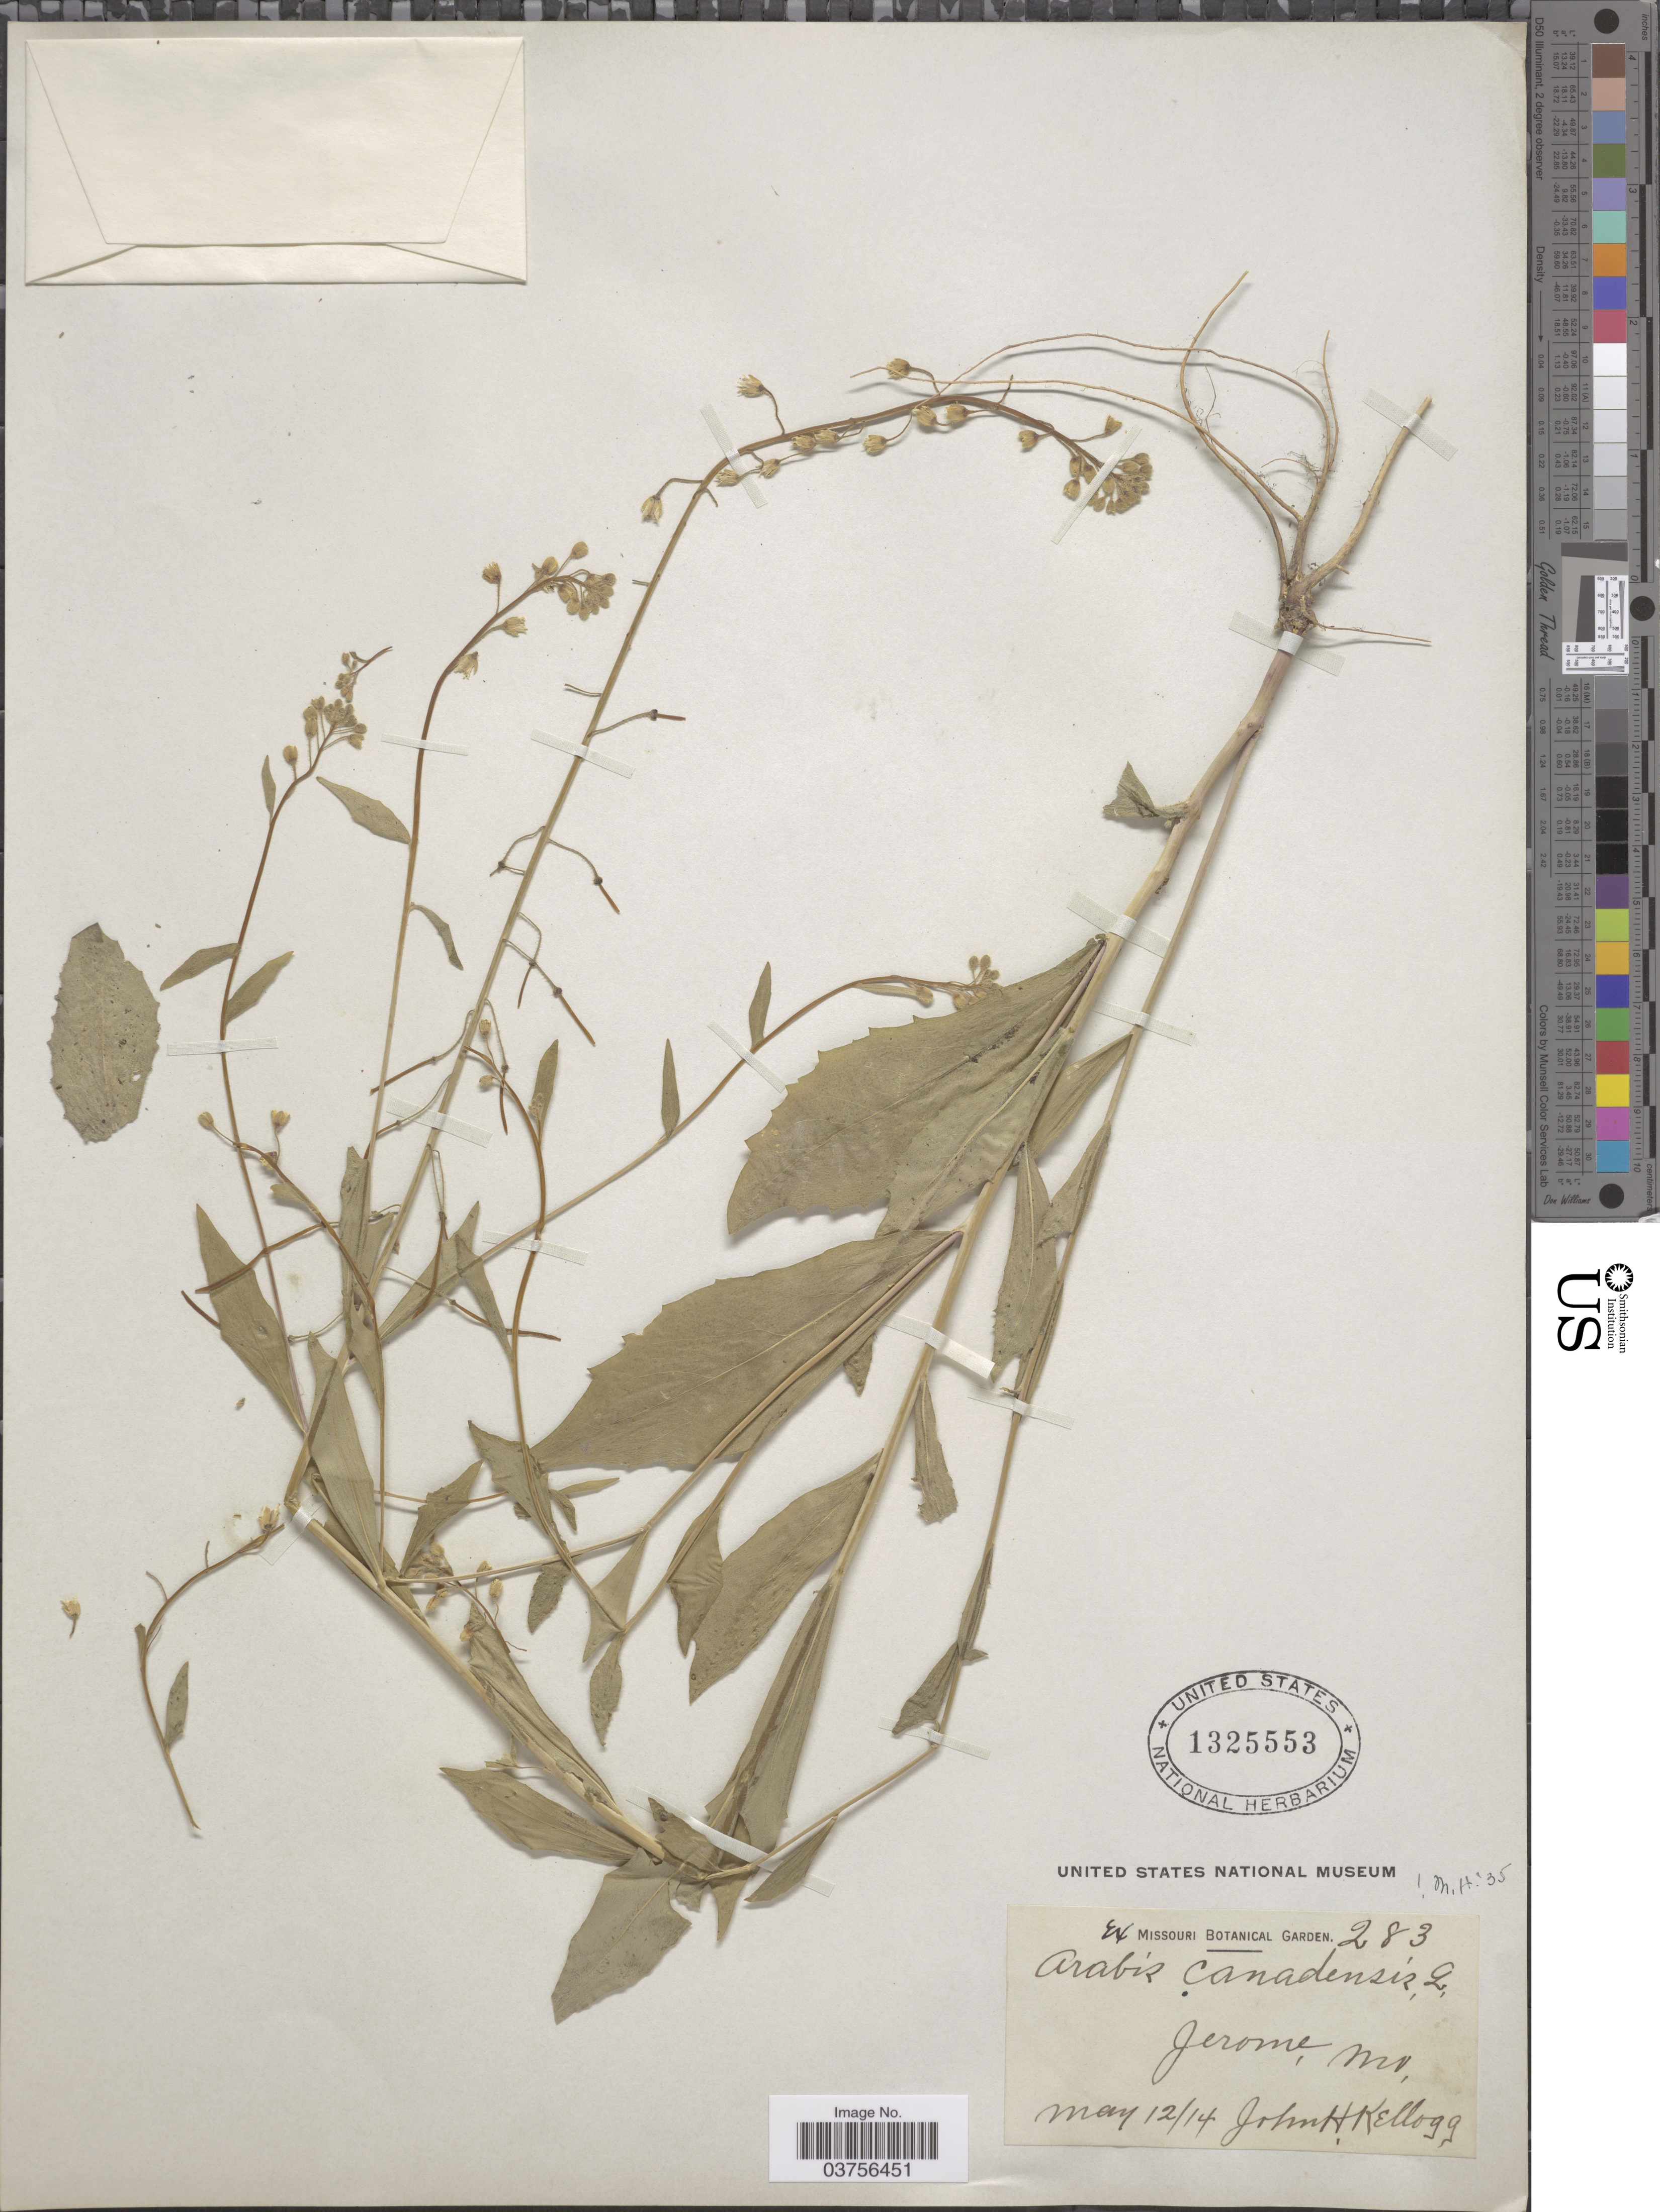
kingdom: Plantae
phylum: Tracheophyta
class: Magnoliopsida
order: Brassicales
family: Brassicaceae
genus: Arabis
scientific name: Arabis canadensis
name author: L.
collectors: J. H. Kellogg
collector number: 283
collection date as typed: Transcribed d/m/y: 12/5/14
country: United States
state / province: Missouri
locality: Jerome.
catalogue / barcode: US 1325553